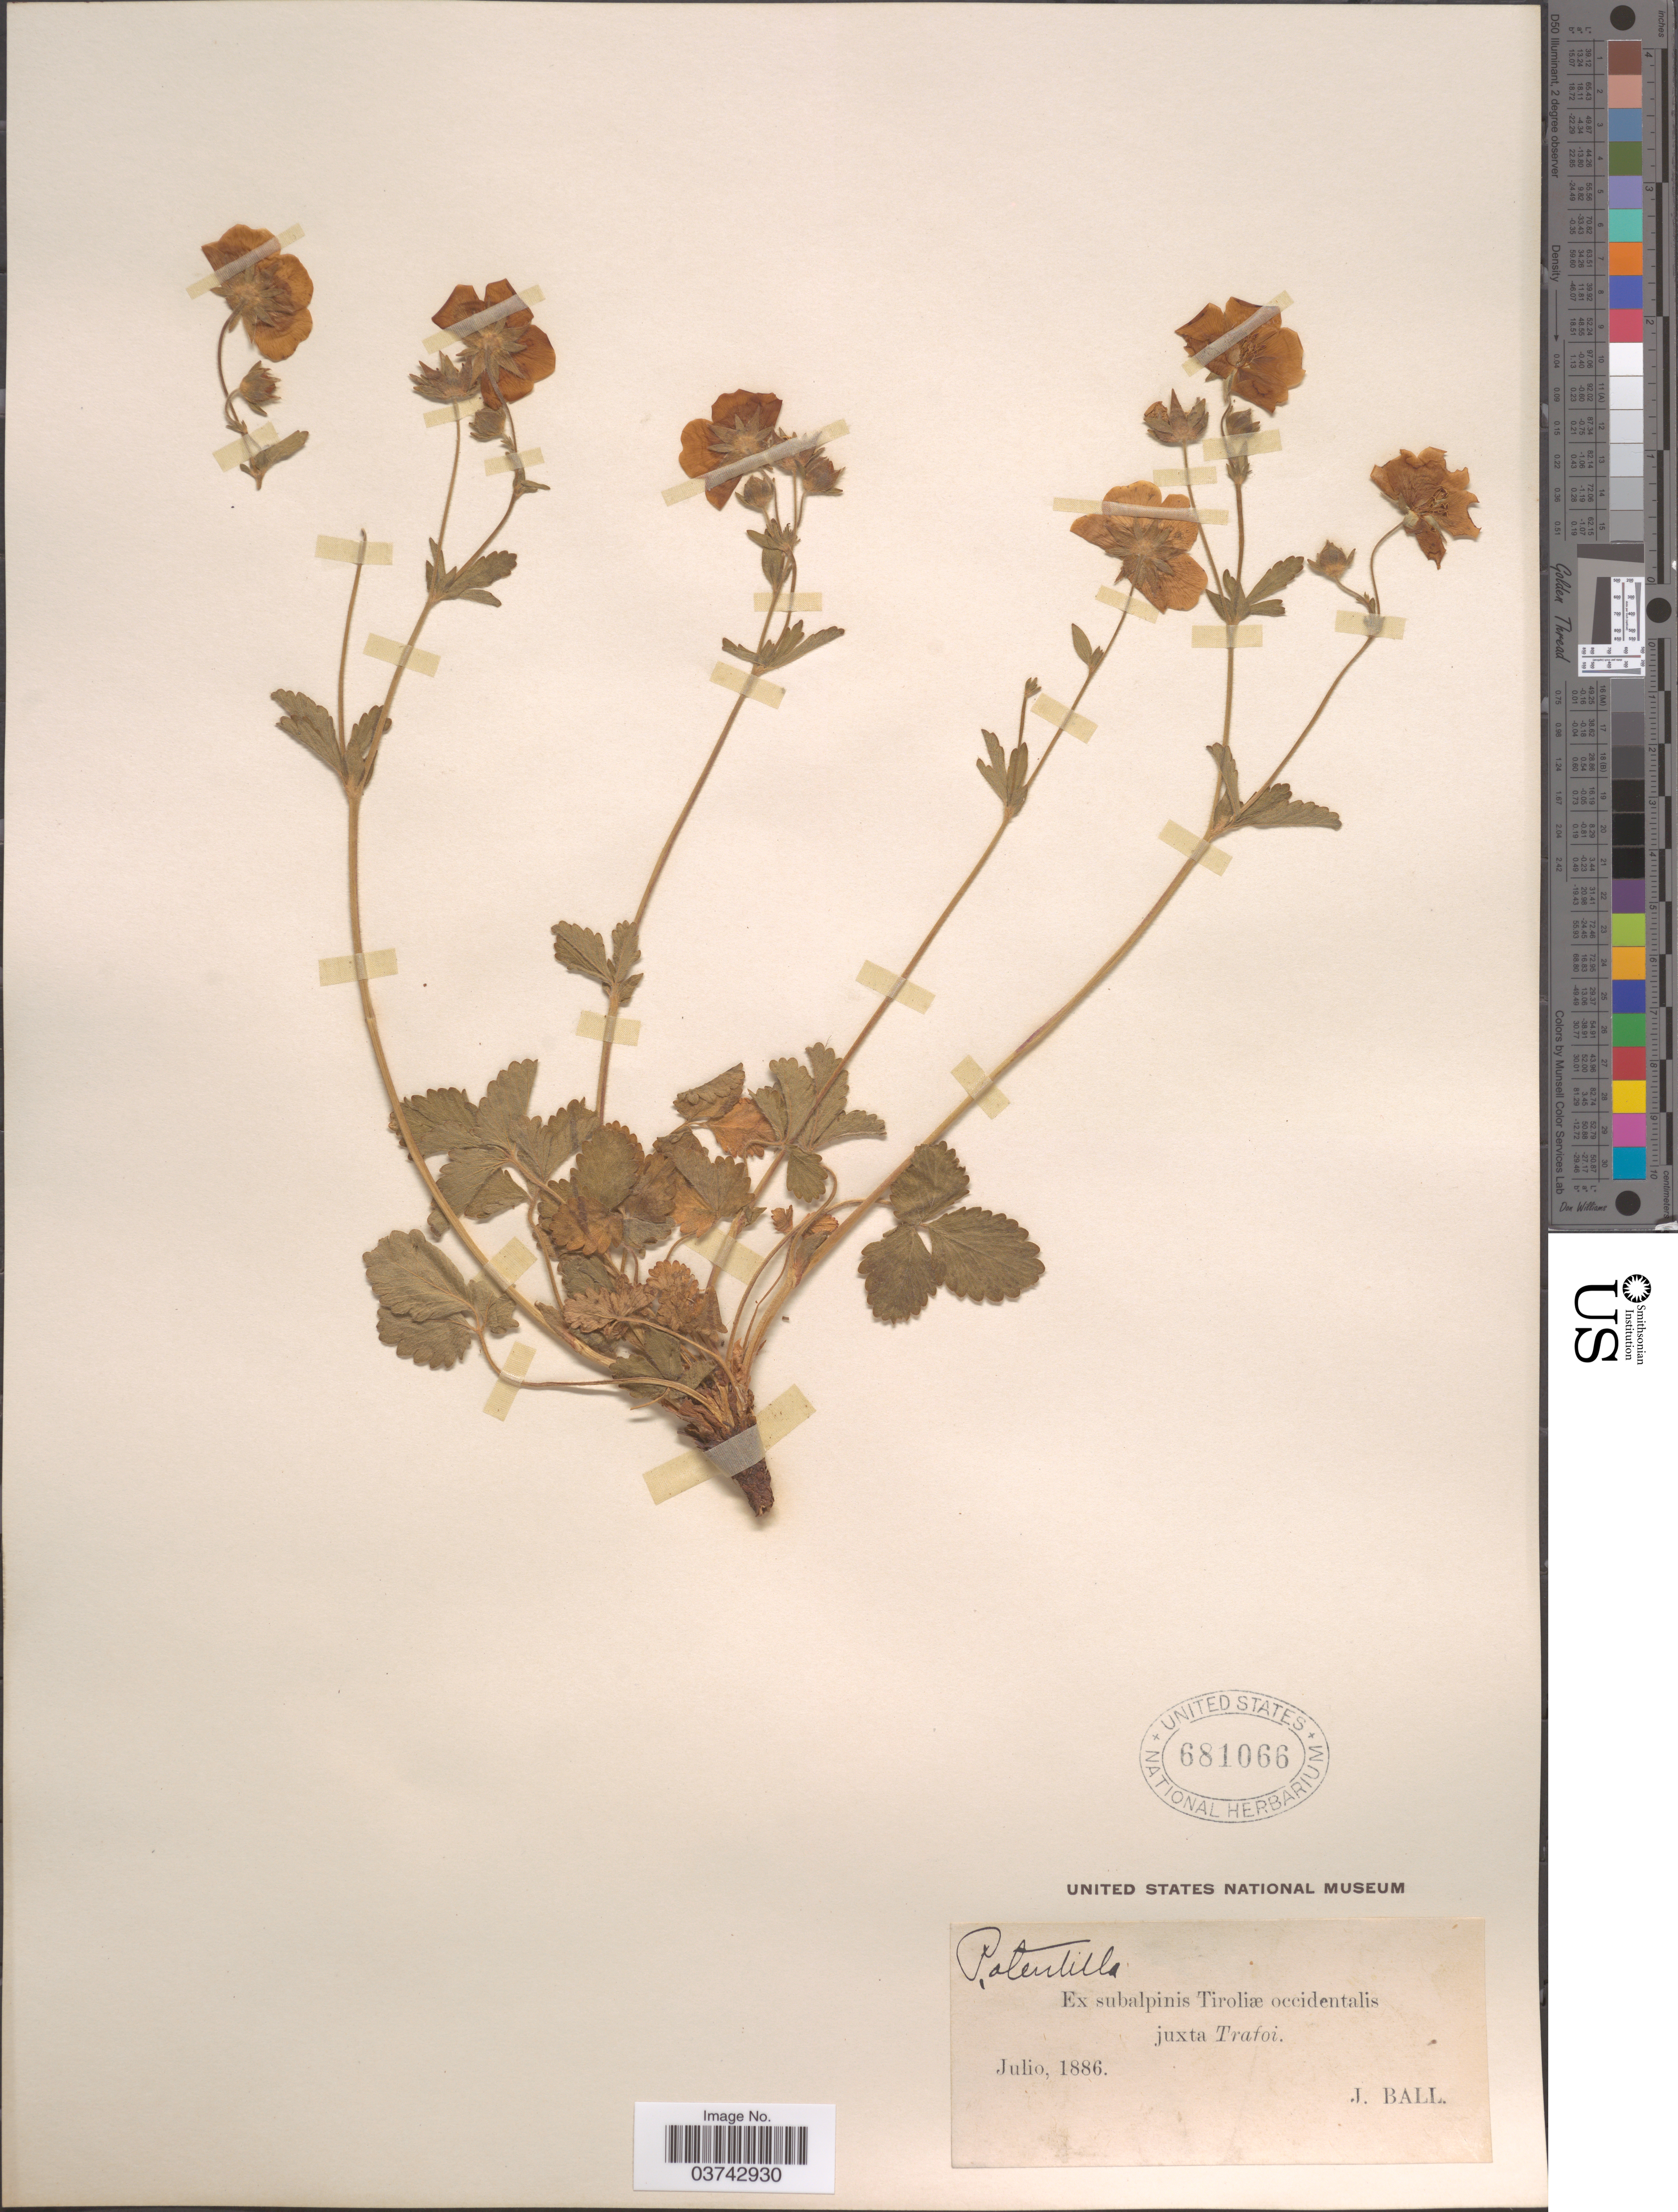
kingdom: Plantae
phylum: Tracheophyta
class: Magnoliopsida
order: Rosales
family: Rosaceae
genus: Potentilla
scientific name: Potentilla sp.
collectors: J. Ball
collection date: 1886-07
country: Italy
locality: Ex subalpinis Tiroliæ occidentalis juxta Trafoi.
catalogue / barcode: US 681066